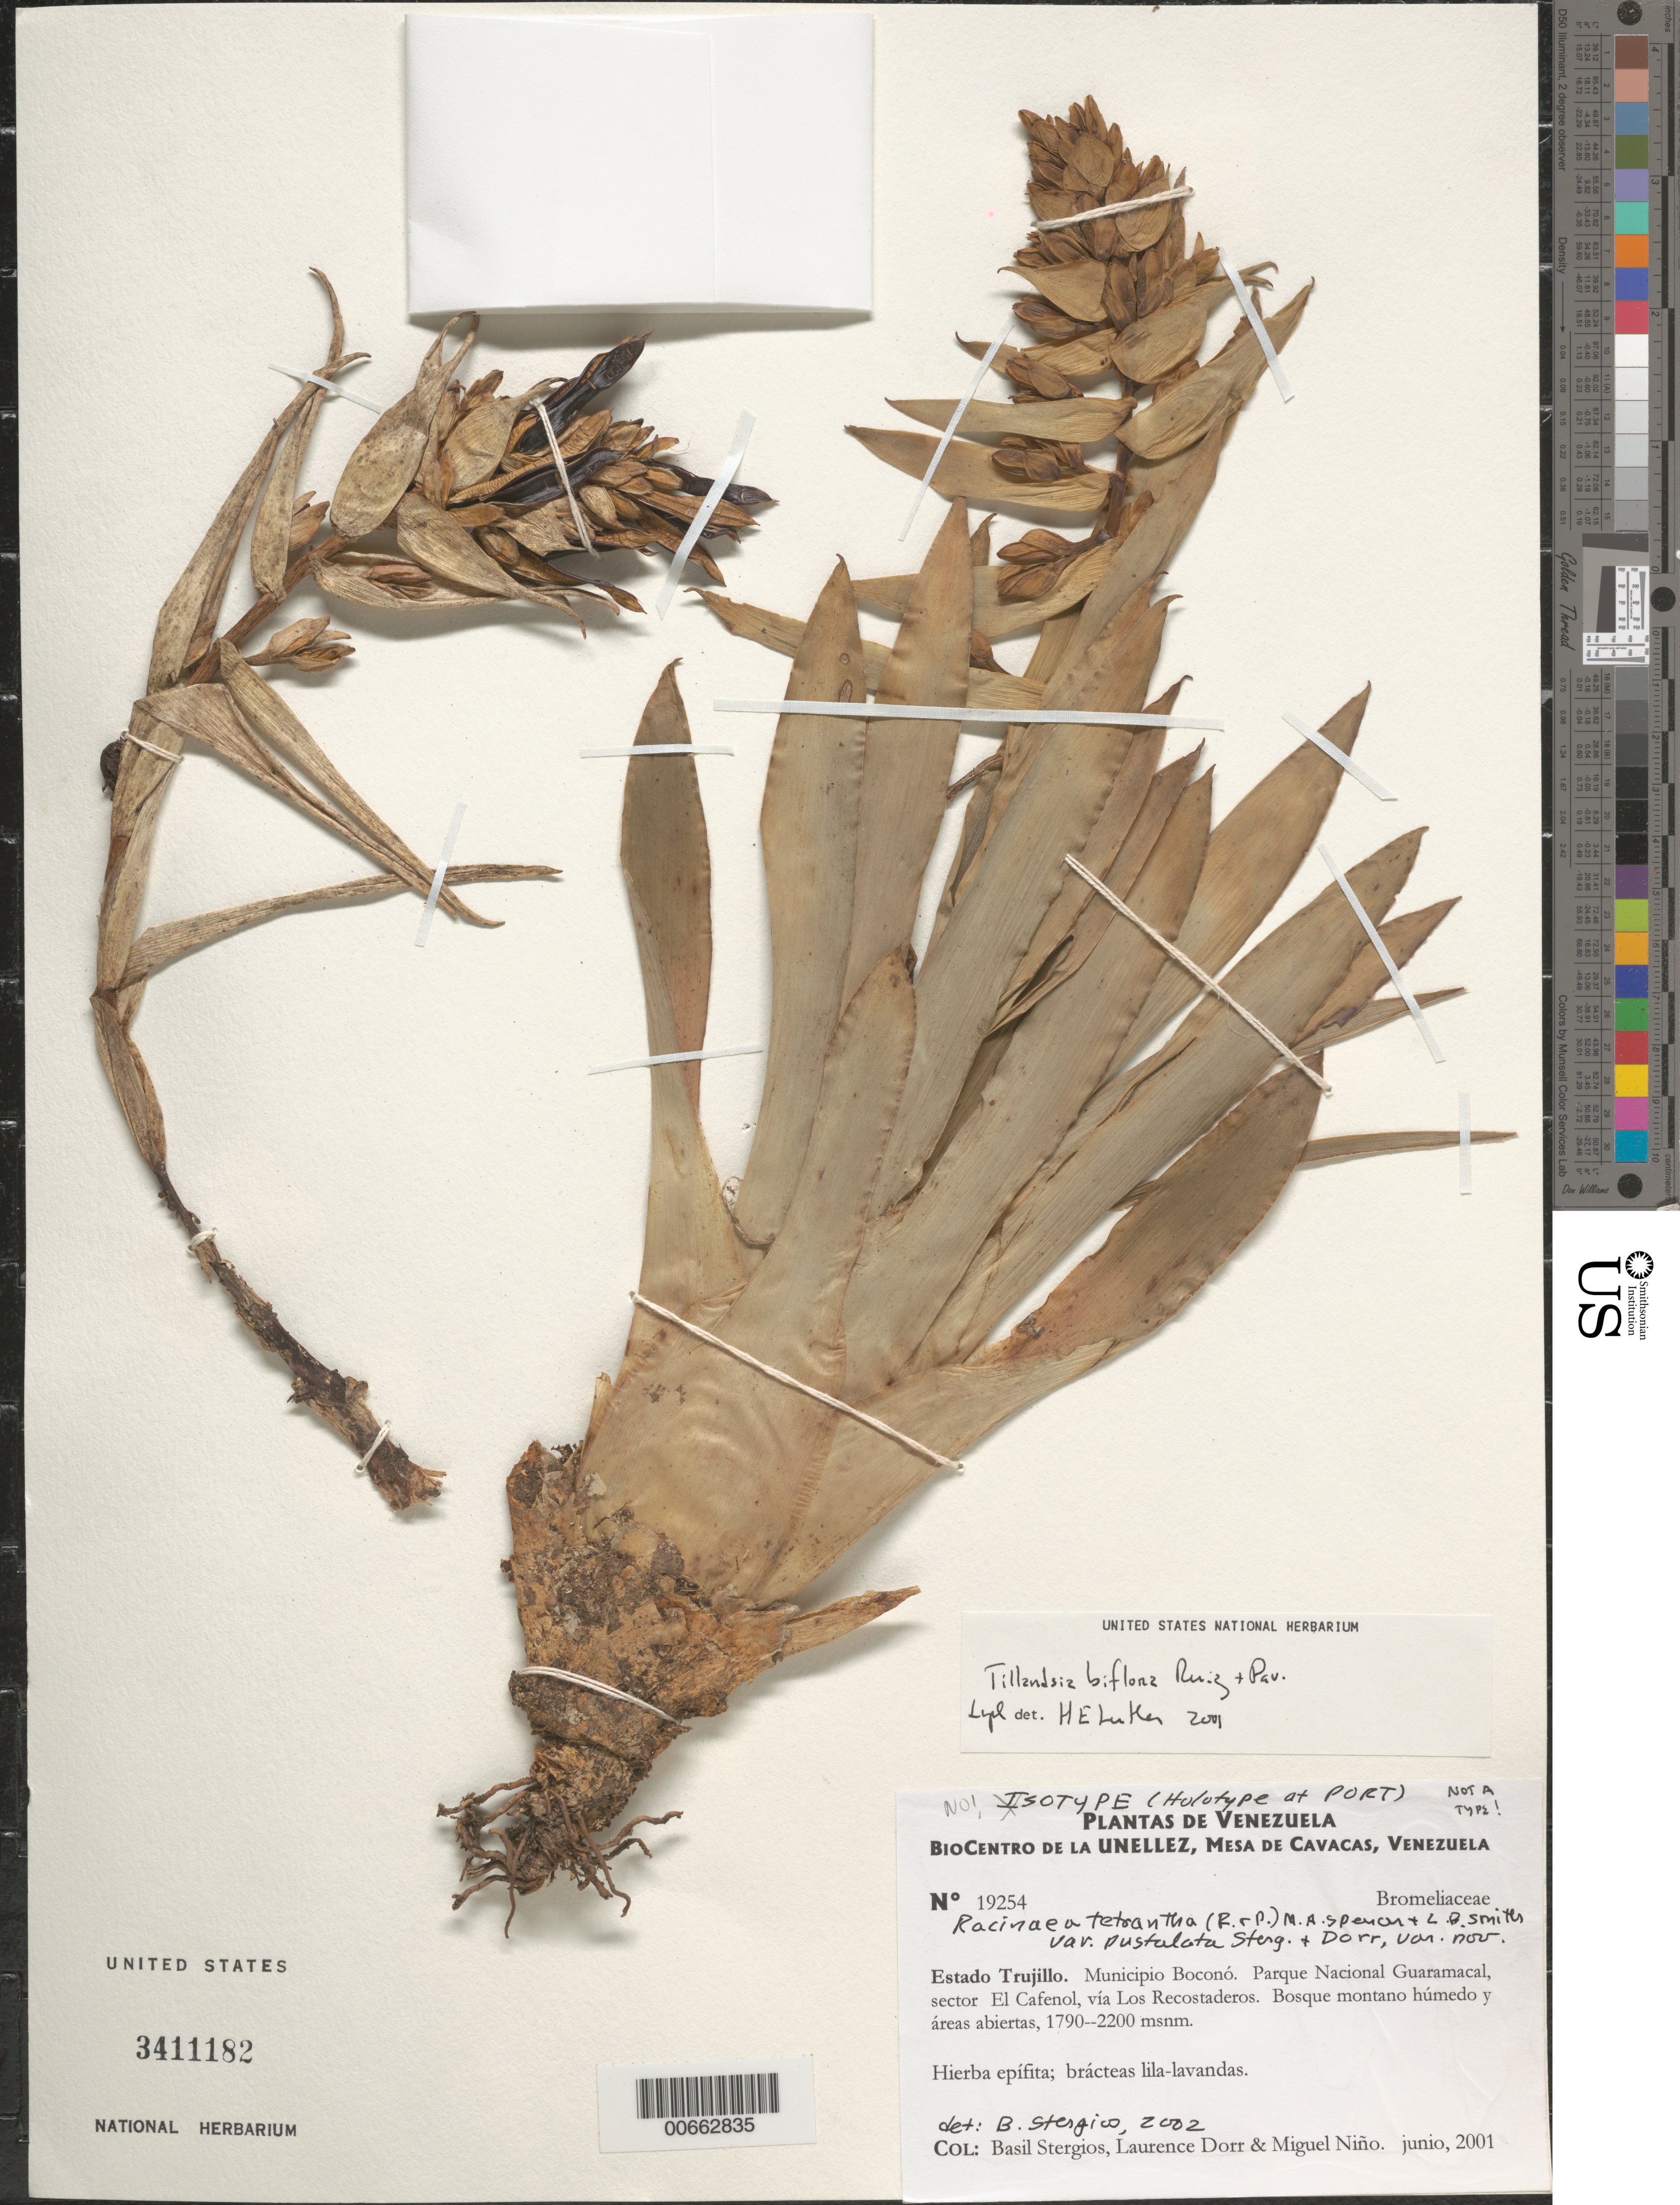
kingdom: Plantae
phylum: Tracheophyta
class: Liliopsida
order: Poales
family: Bromeliaceae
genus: Tillandsia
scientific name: Tillandsia biflora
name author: Ruiz & Pav.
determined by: Luther, Hans E.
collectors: B. G. Stergios, L. J. Dorr & S. M. Niño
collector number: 19254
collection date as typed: Jun 2001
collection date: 2001-06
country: Venezuela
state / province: Trujillo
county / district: Boconó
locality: Parque Nacional Guaramacal, sector El Cafenol vía Los Recostaderos.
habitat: Bosque montano húmedo y áreas abiertas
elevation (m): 1790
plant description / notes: K, PORT, SEL, US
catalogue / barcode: US 3411182